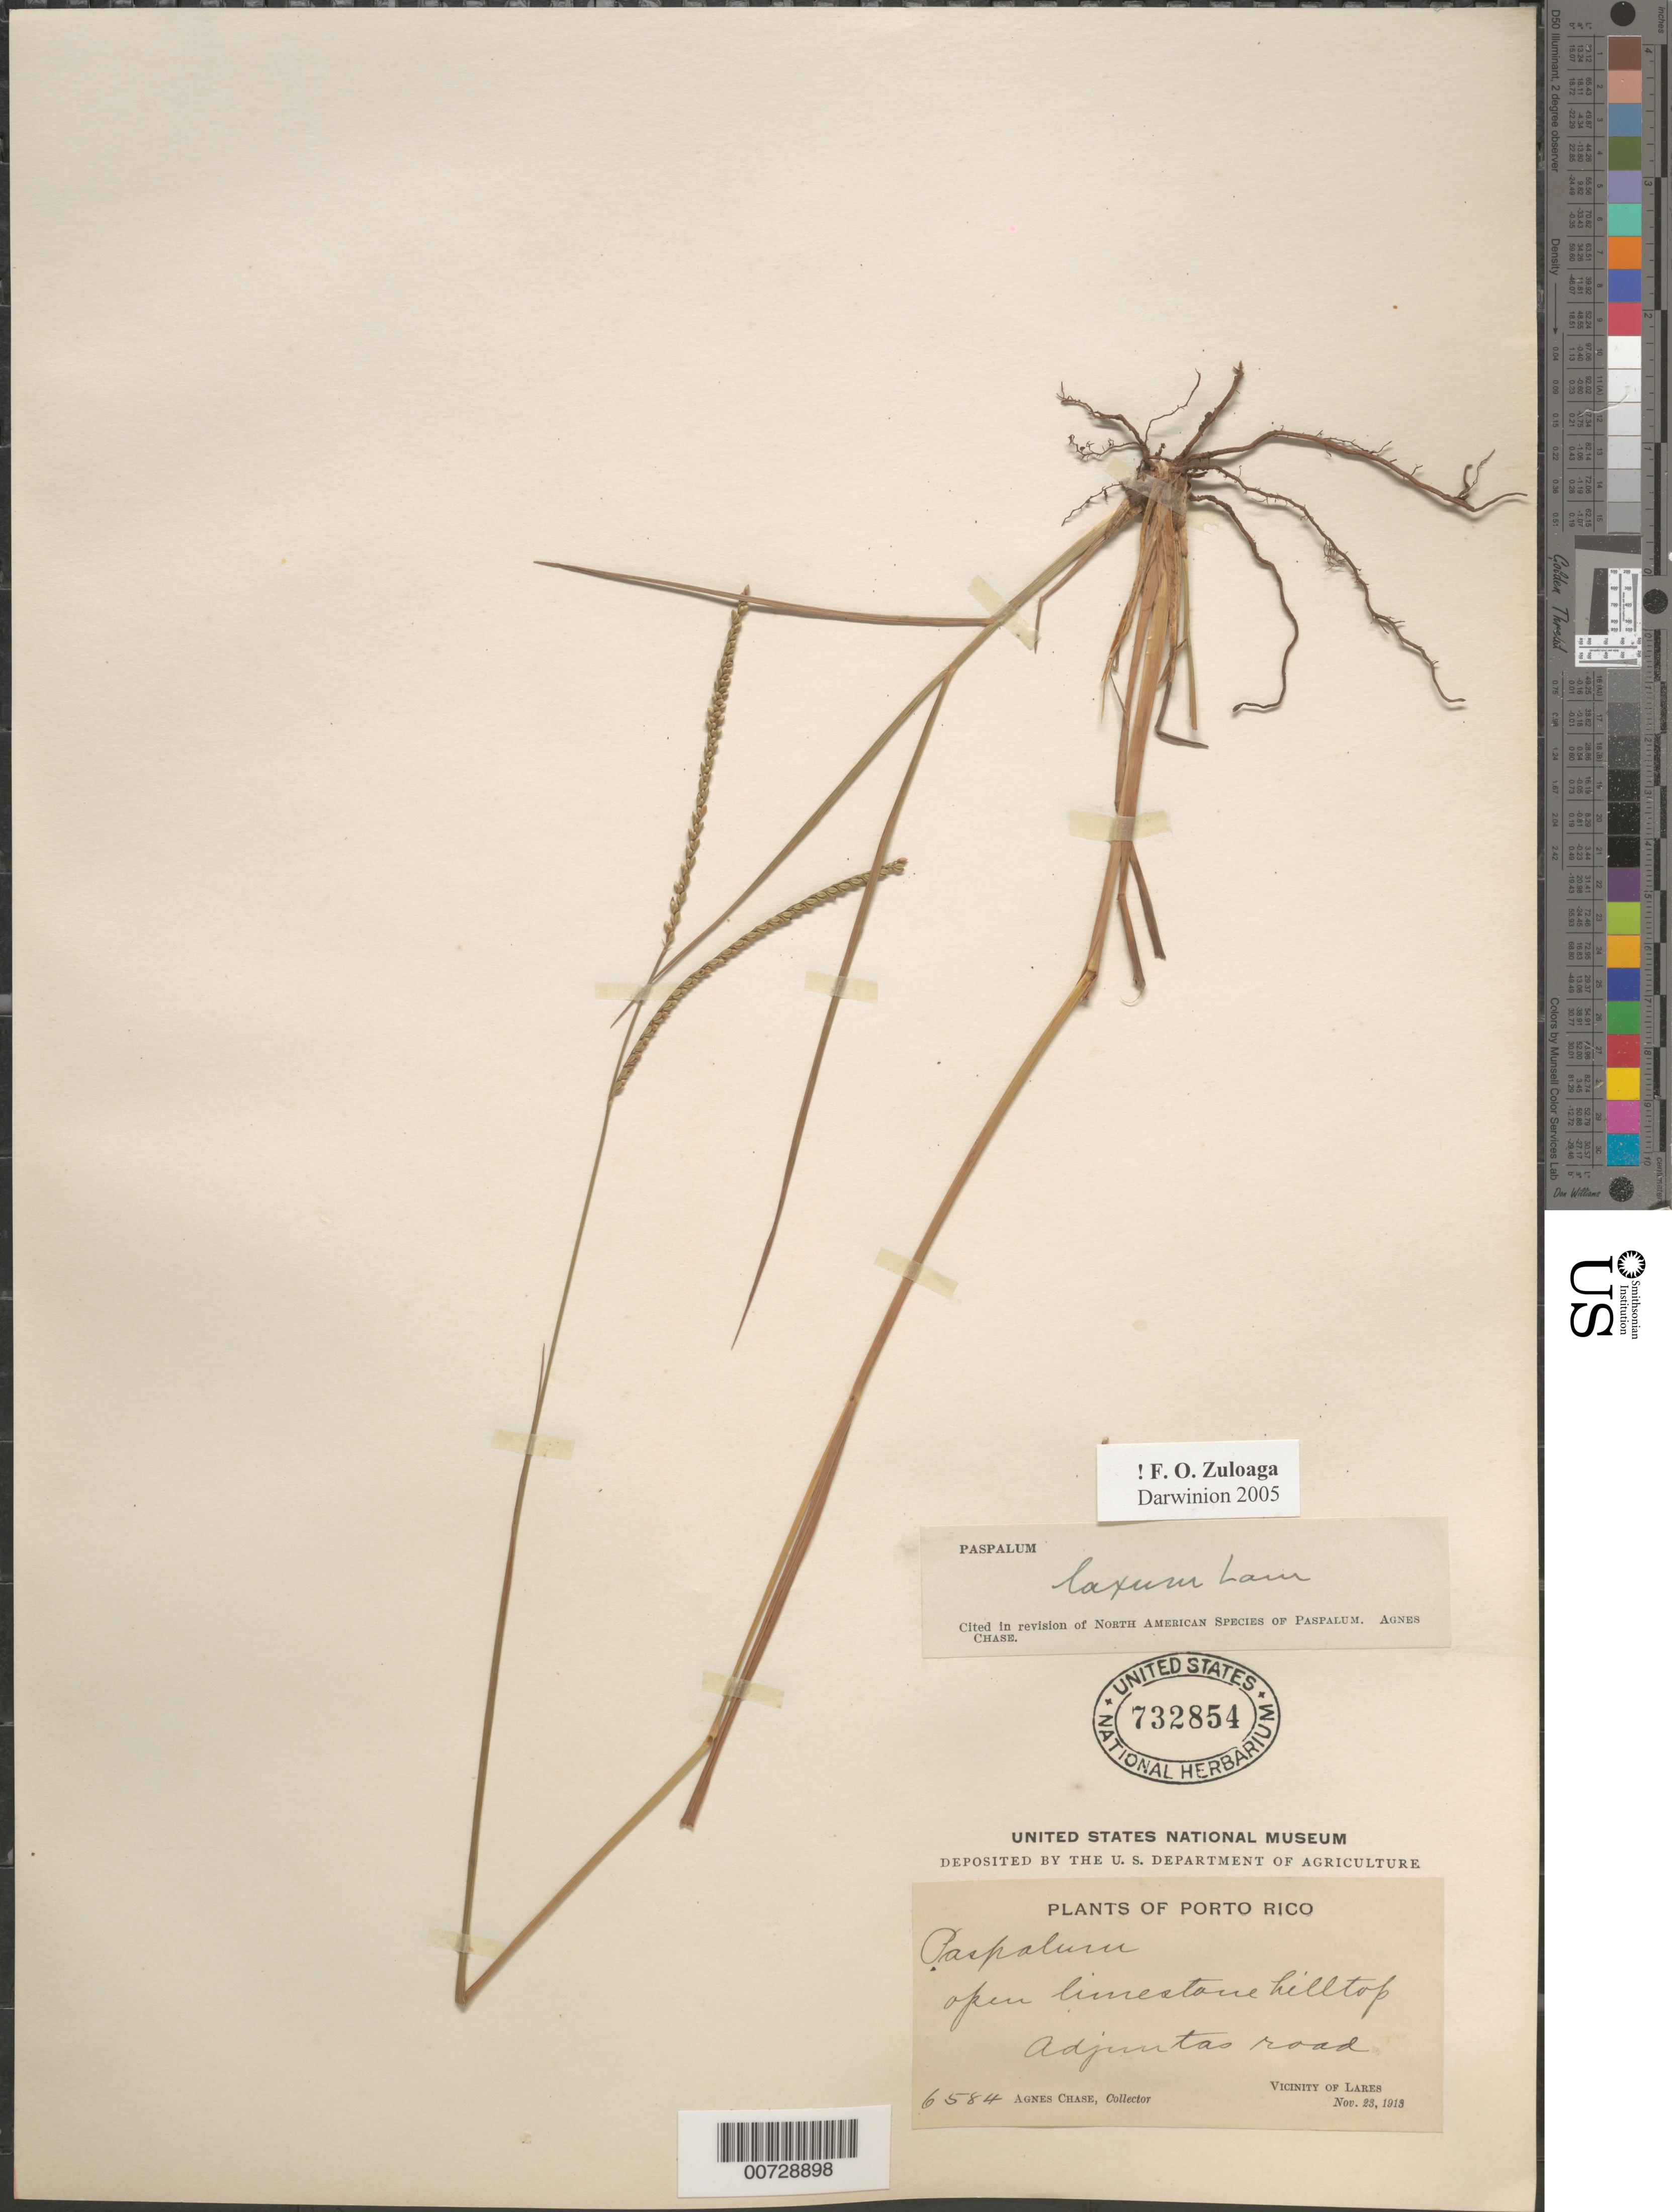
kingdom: Plantae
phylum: Tracheophyta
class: Liliopsida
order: Poales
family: Poaceae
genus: Paspalum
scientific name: Paspalum laxum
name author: Lam.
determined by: Chase, [M.] Agnes, (US)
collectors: A. Chase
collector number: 6584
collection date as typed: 23 Nov 1913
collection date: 1913-11-23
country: Puerto Rico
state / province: Lares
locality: Lares, vic of; Adjuntas road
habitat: Open limestone hilltop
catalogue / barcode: US 732854